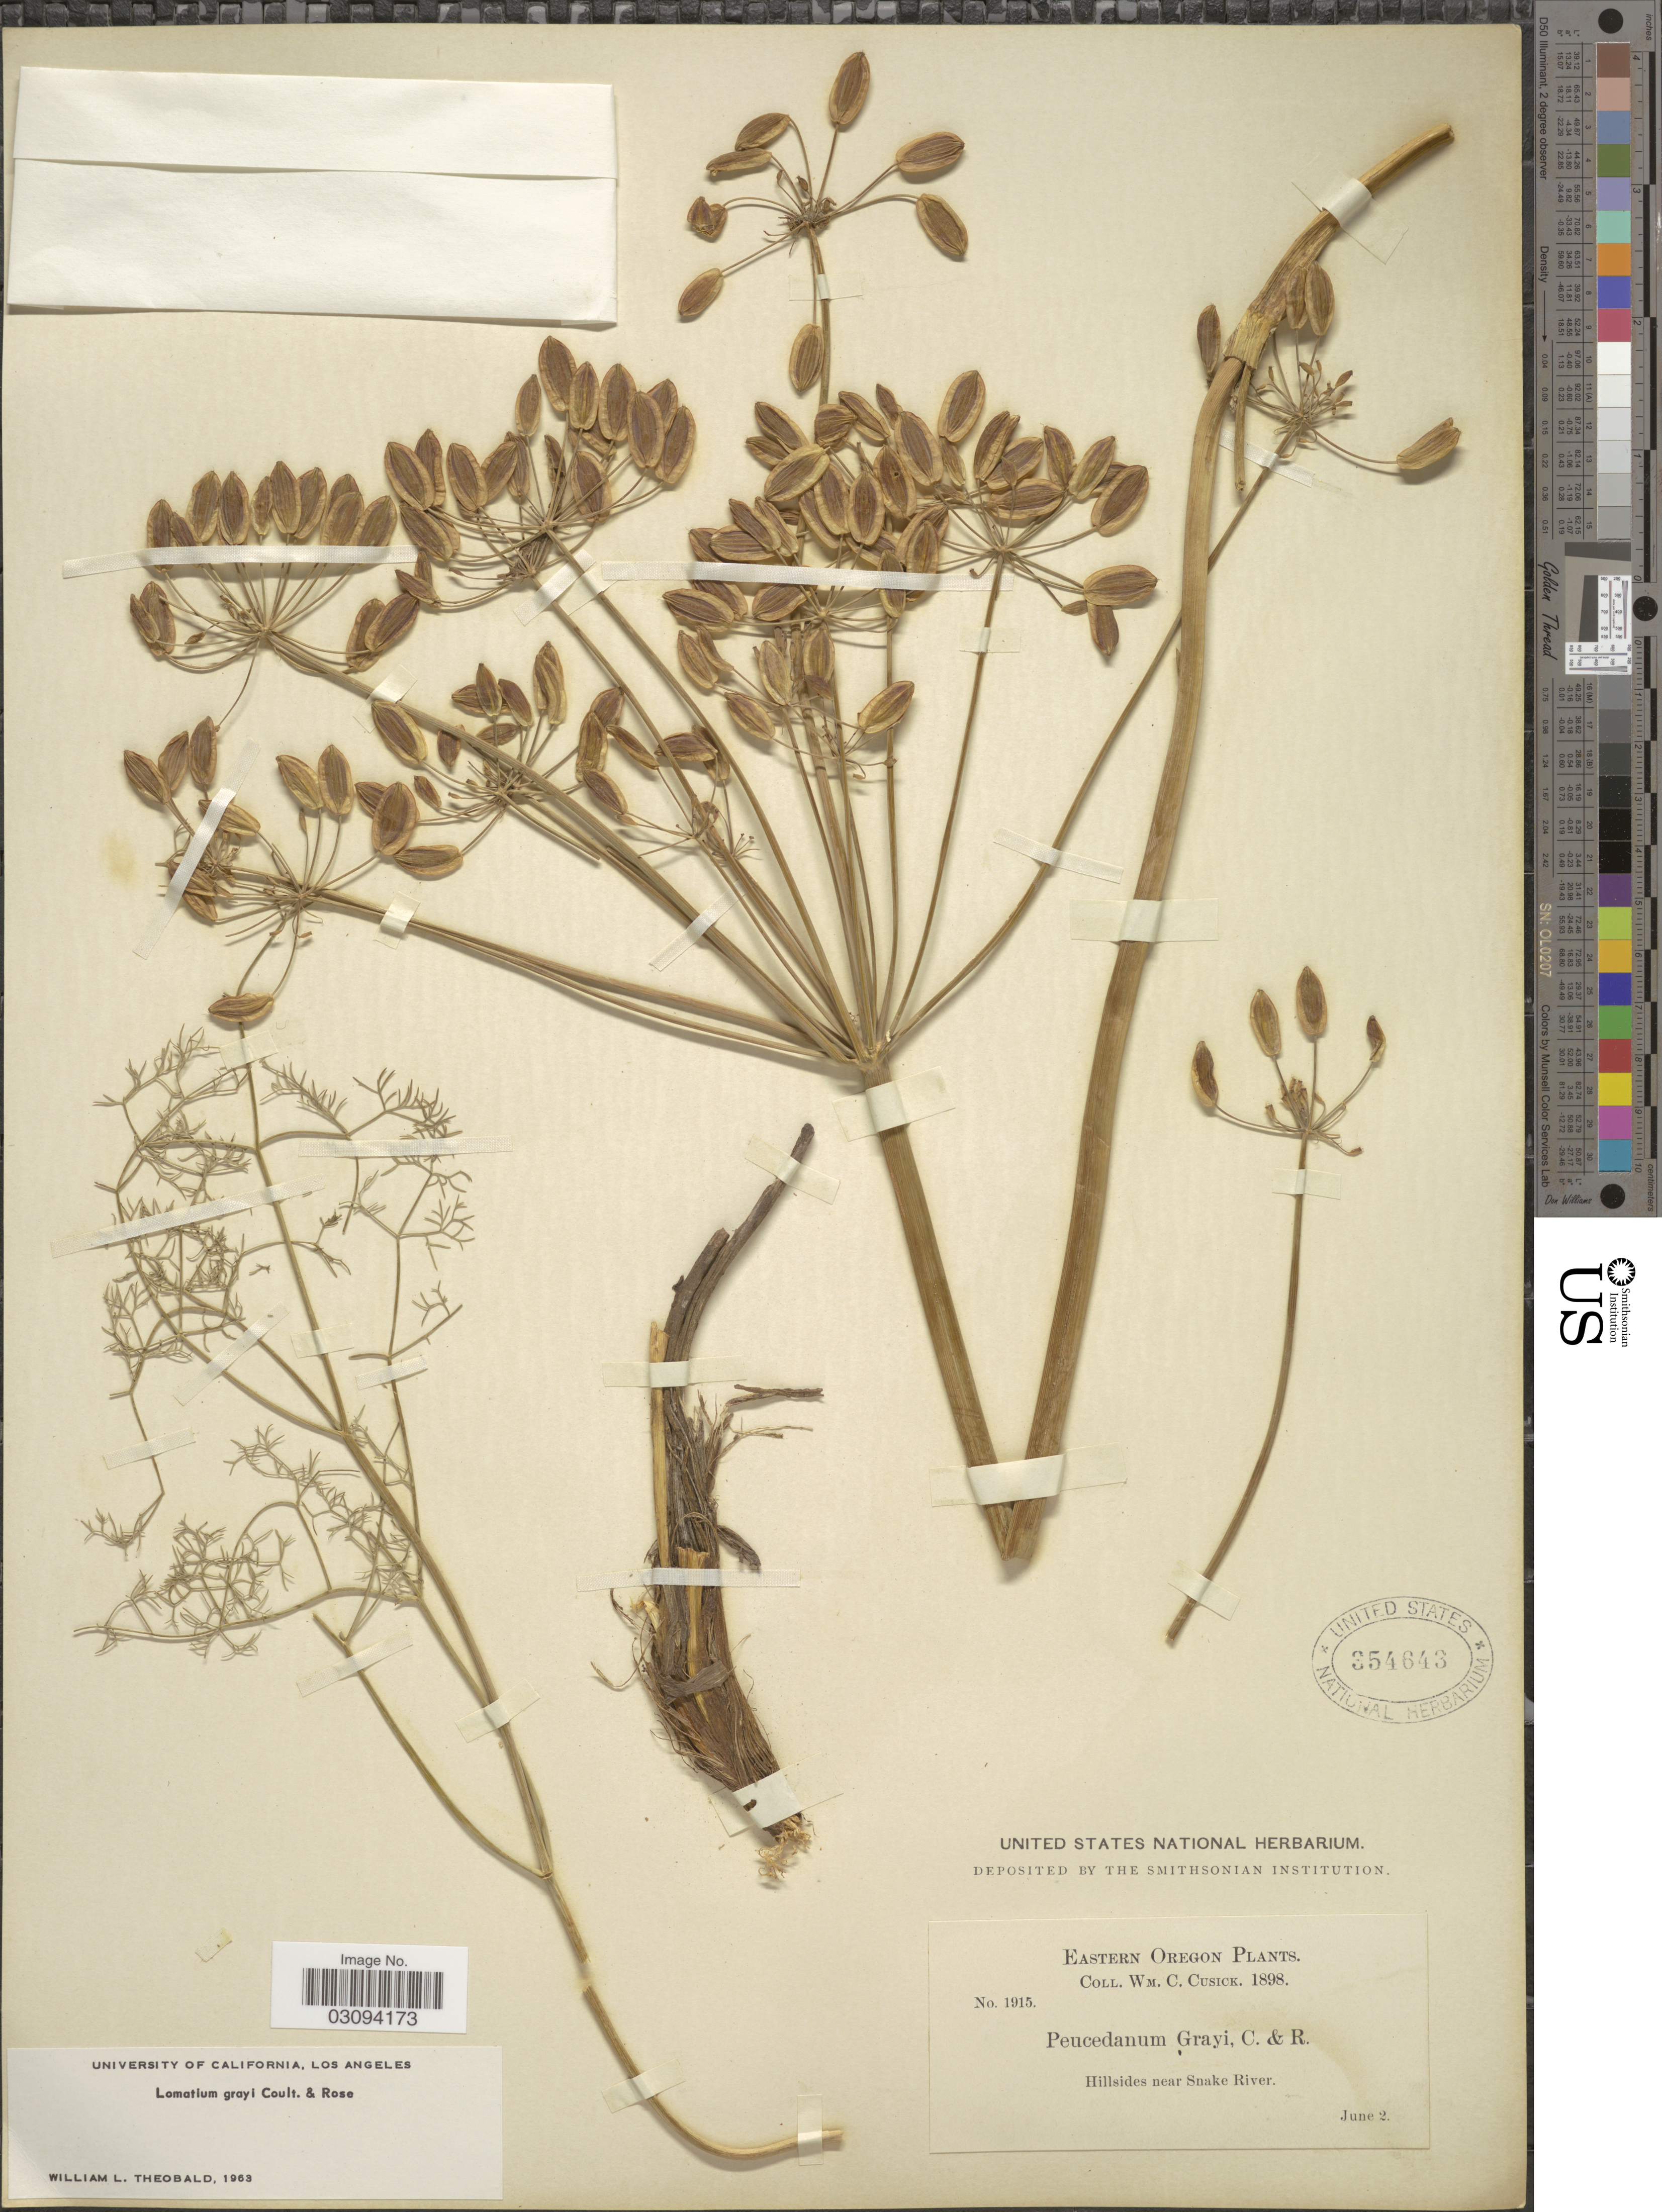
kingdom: Plantae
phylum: Tracheophyta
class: Magnoliopsida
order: Apiales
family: Apiaceae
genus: Lomatium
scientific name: Lomatium grayi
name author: (J.M. Coult. & Rose) J.M. Coult. & Rose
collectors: W. C. Cusick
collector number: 1915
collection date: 1898-06-02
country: United States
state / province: Oregon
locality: Eastern Oregon. Hillsides near Snake River.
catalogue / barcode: US 354643